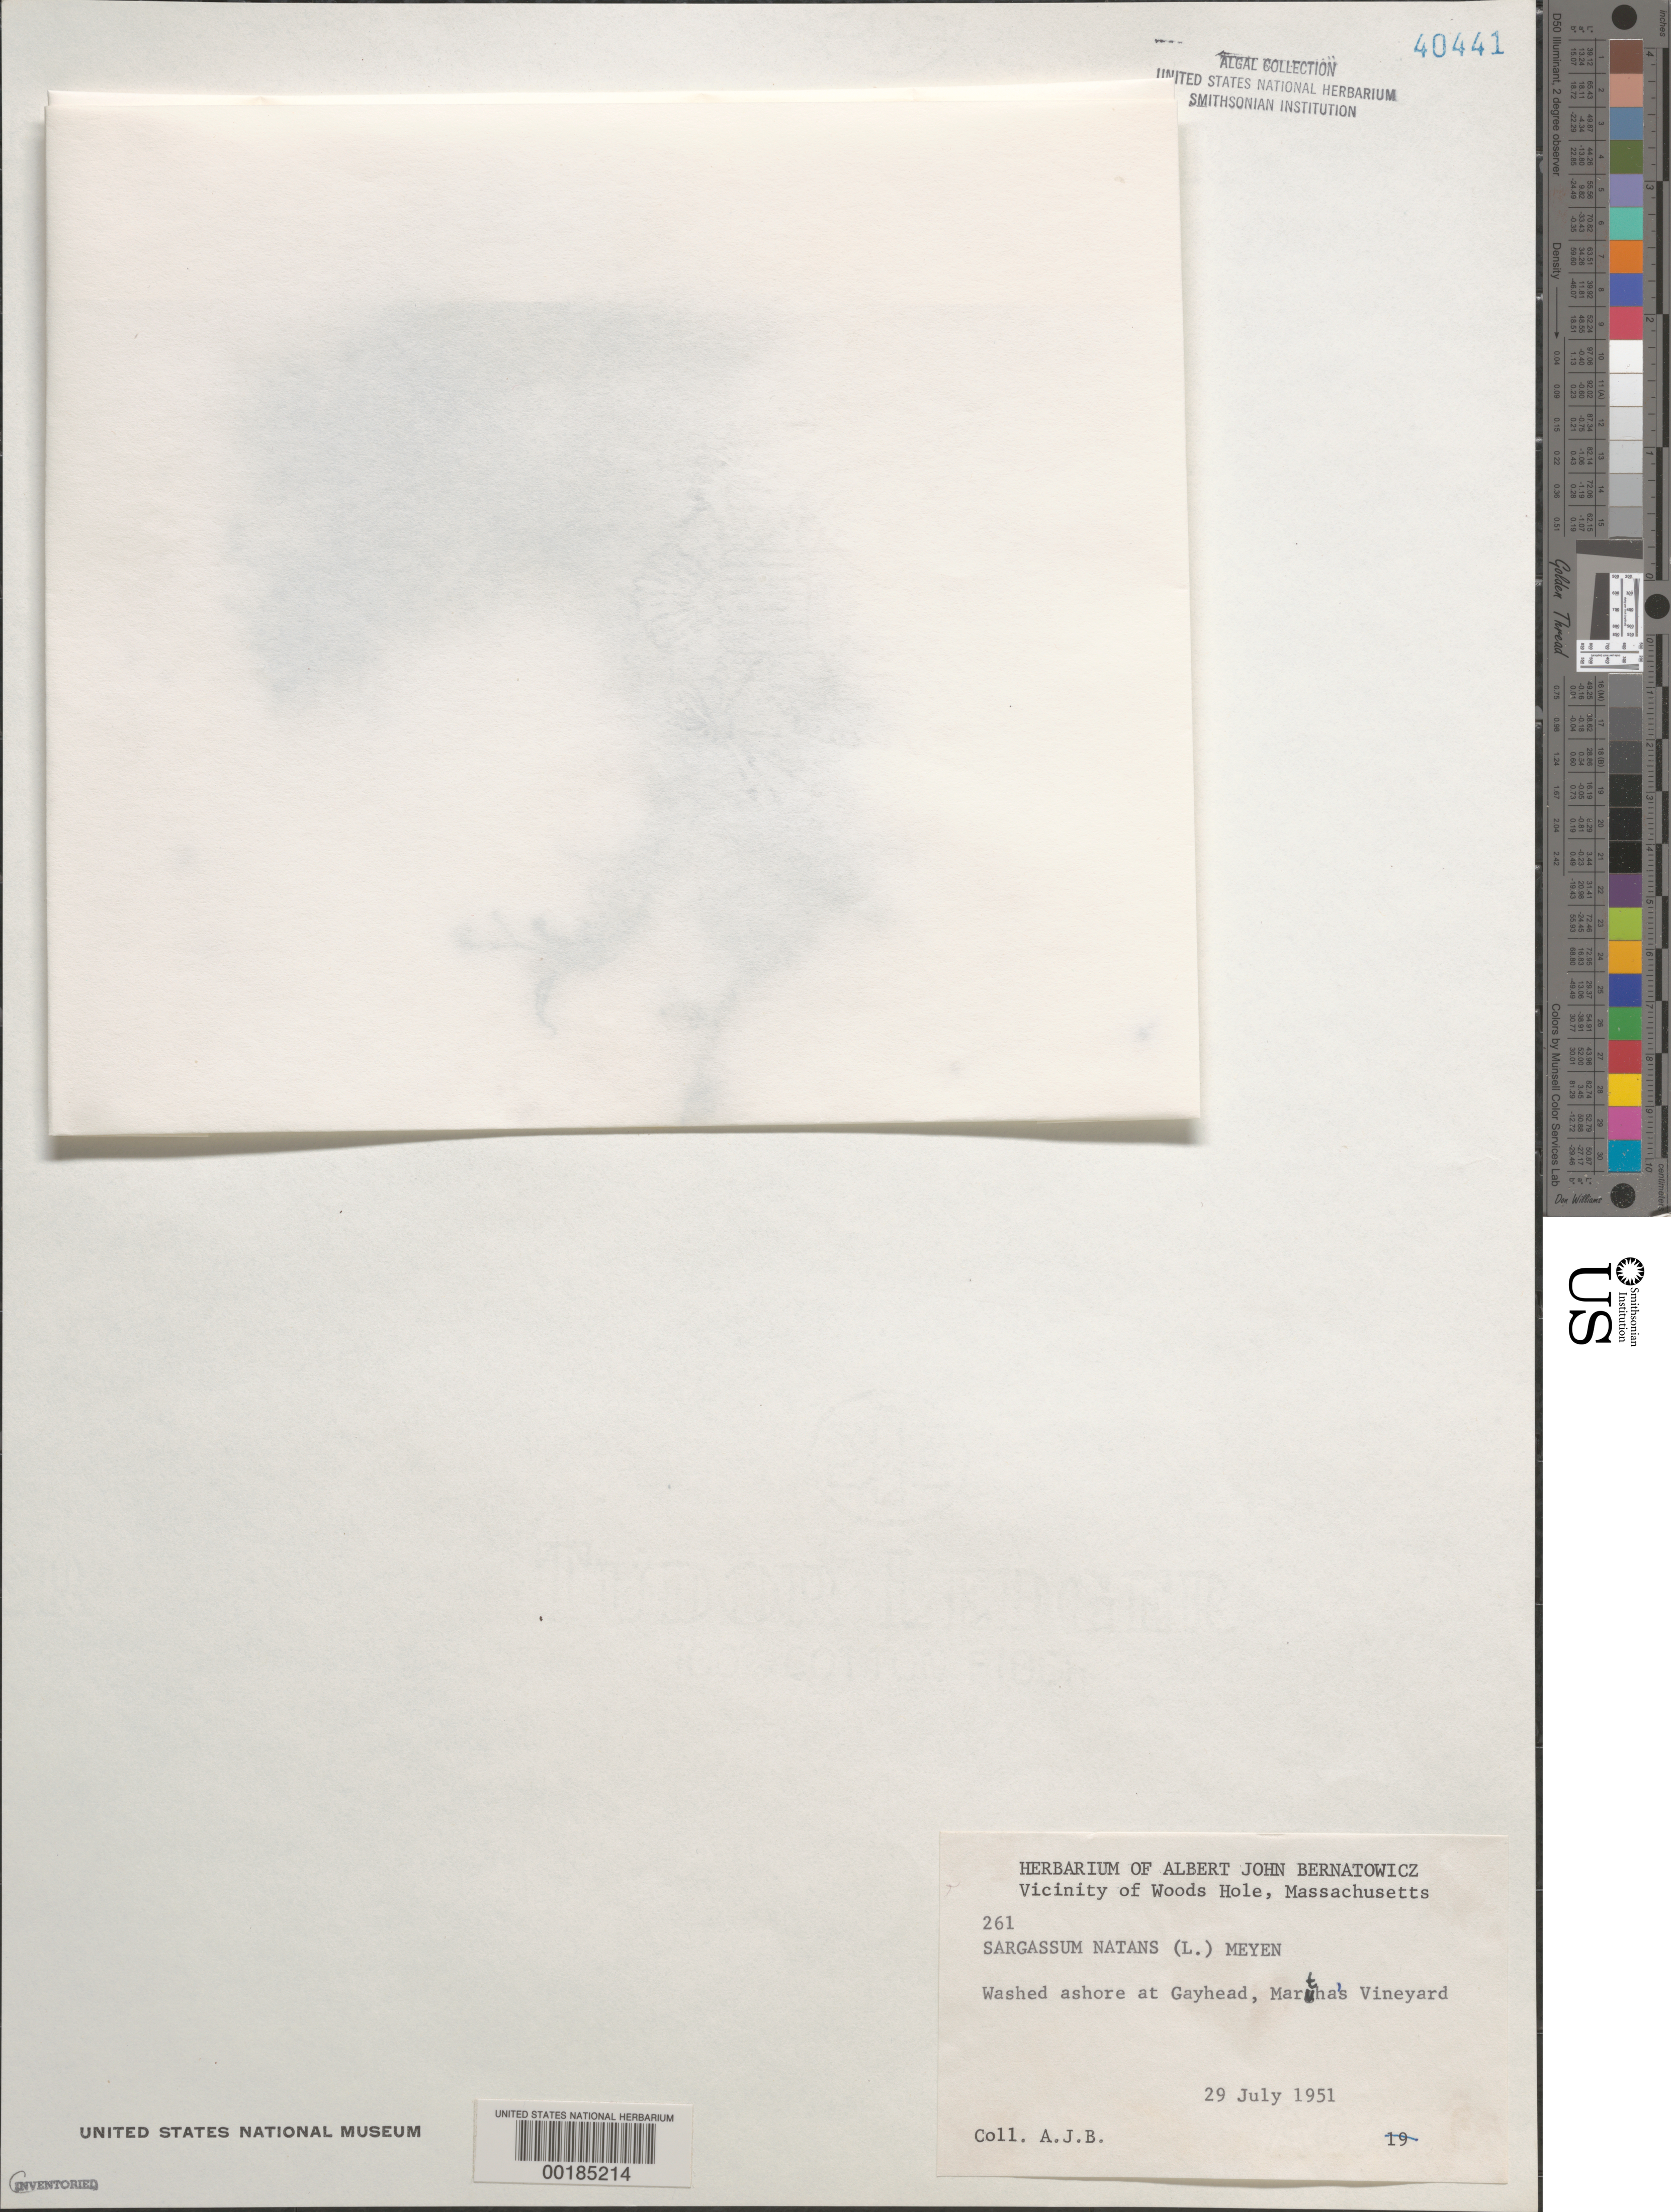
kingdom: Chromista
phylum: Ochrophyta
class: Phaeophyceae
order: Fucales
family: Sargassaceae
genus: Sargassum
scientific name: Sargassum natans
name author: (L.) Gaillon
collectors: A. Bernatowicz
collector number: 261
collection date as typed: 29 Jul 1951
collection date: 1951-07-29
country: United States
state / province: Massachusetts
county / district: Dukes County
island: Martha's Vineyard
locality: Gay Head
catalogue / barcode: US 40441